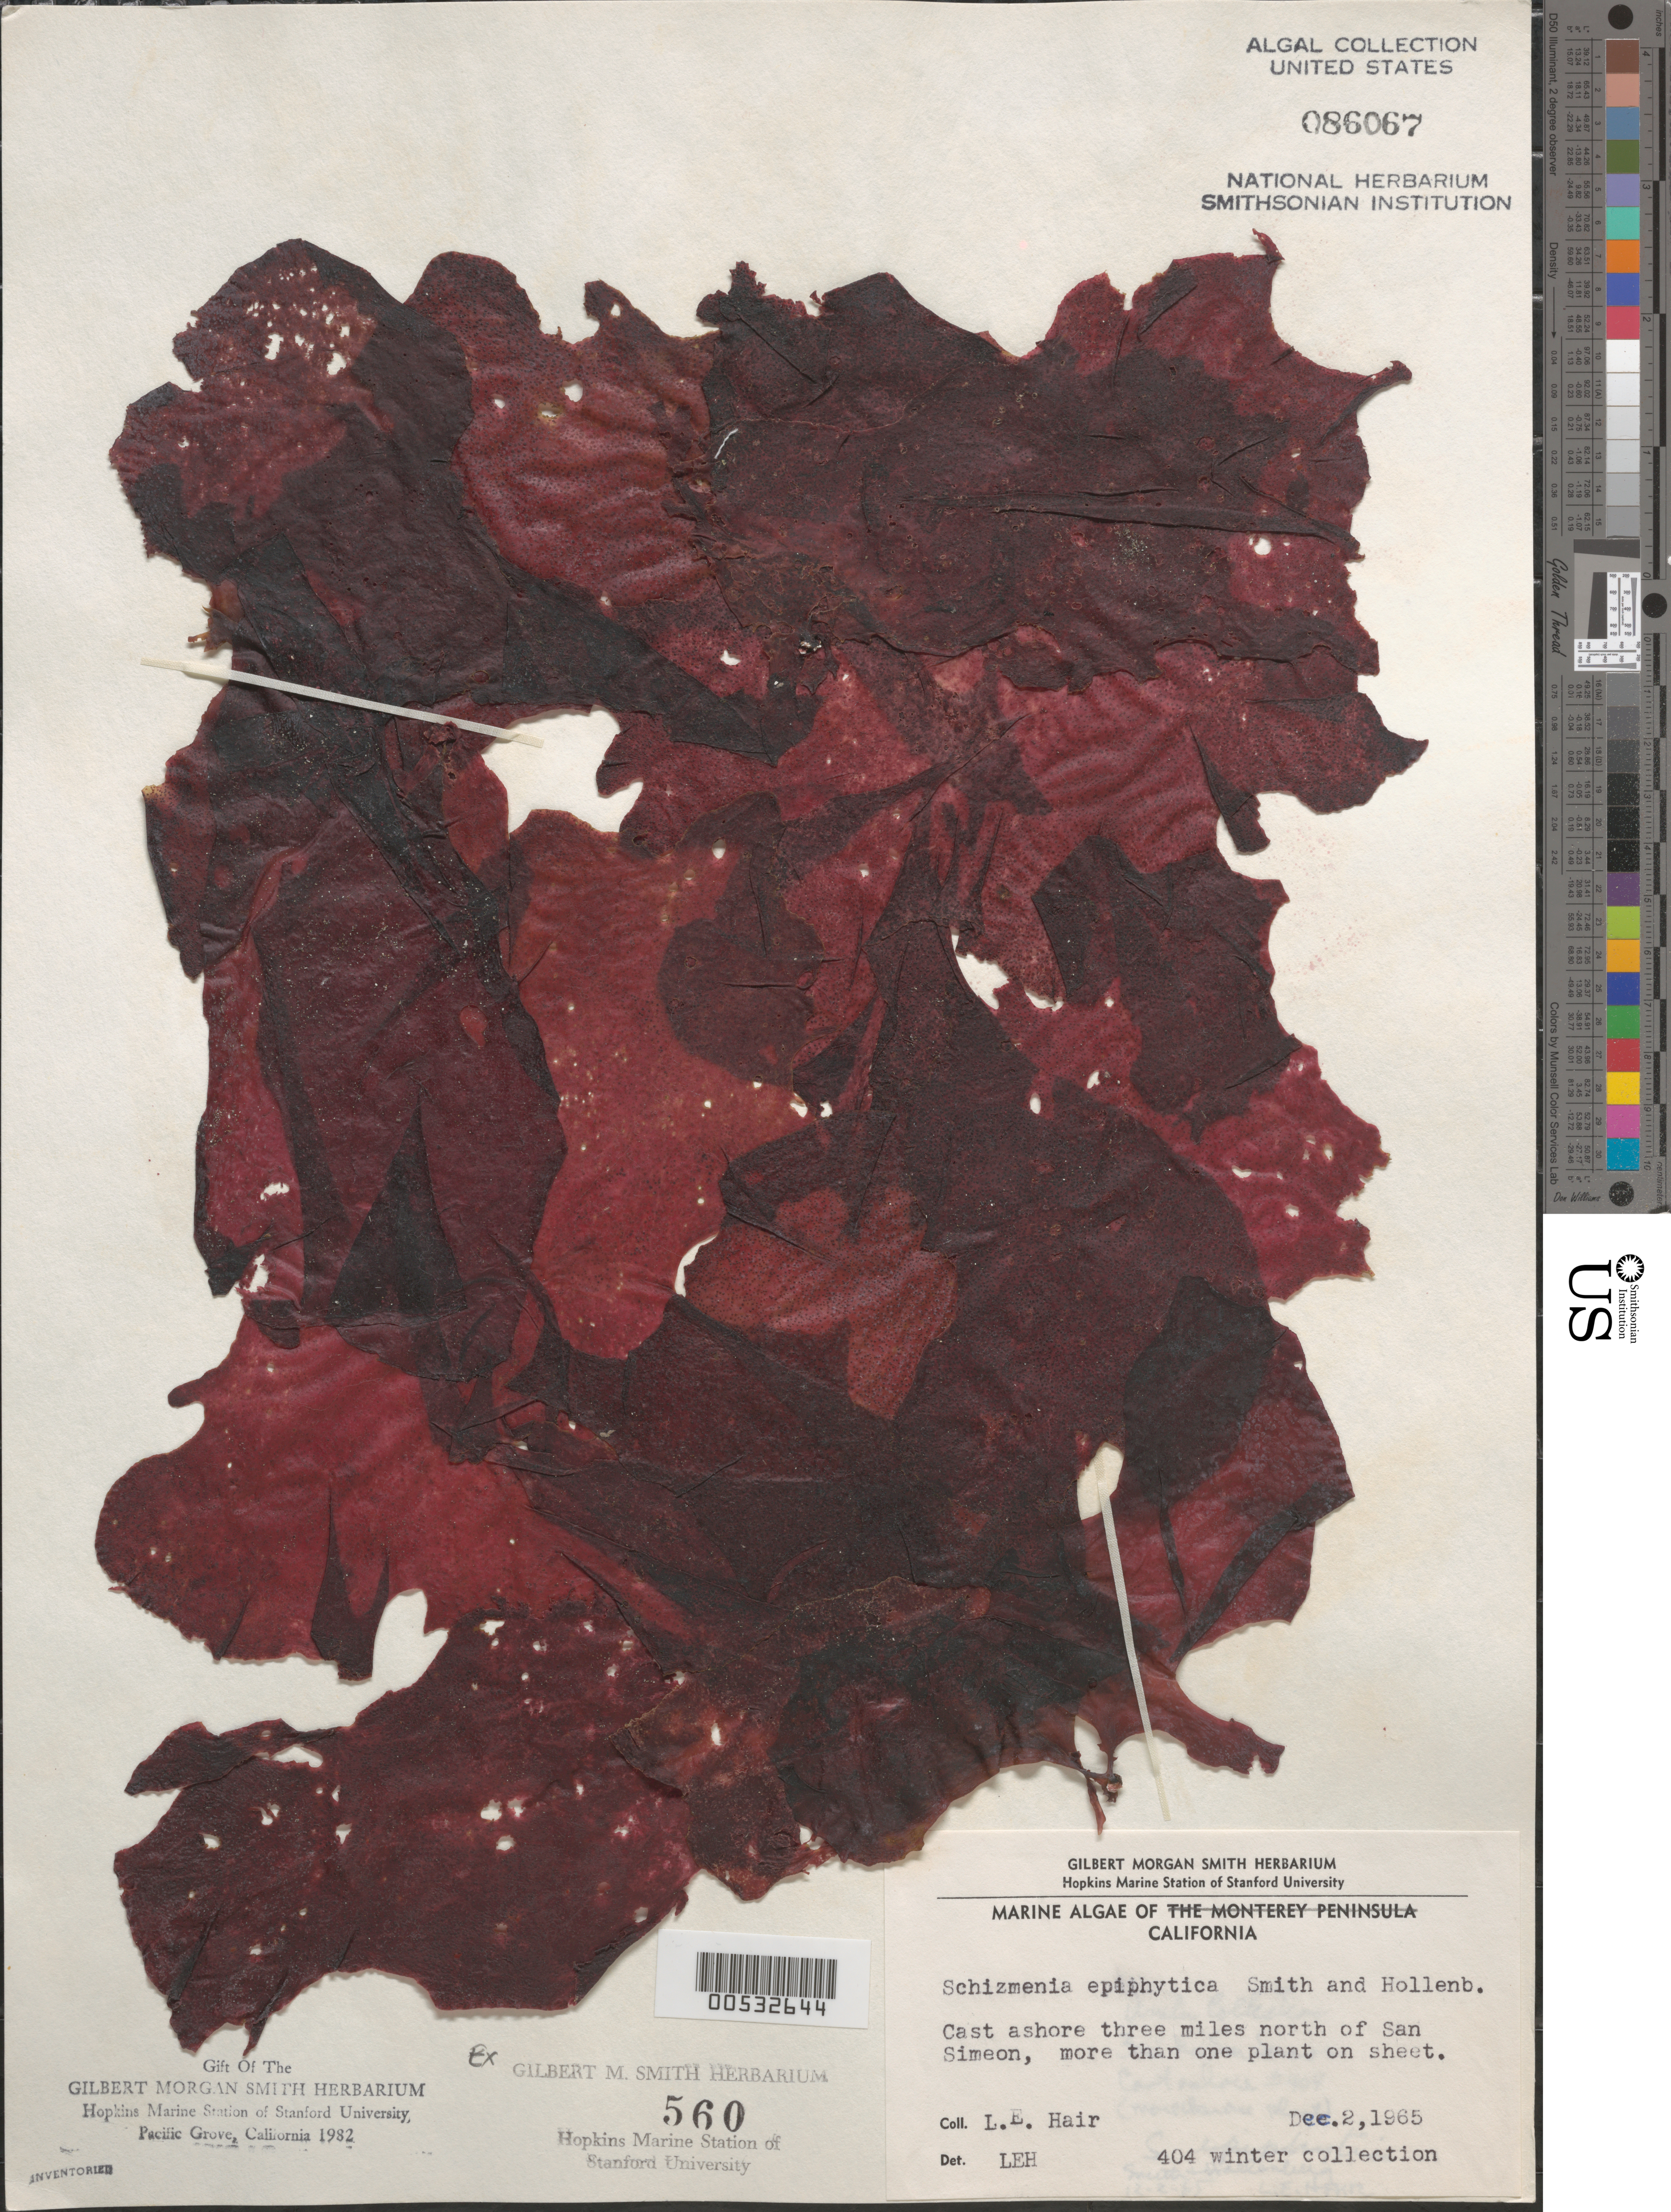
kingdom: Plantae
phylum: Rhodophyta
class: Florideophyceae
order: Gigartinales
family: Furcellariaceae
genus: Peyssonneliopsis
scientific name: Peyssonneliopsis epiphytica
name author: Setch. & G.W. Lawson in Setch.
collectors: L. Hair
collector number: LEH 404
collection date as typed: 02 Dec 1965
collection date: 1965-12-02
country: United States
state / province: California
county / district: San Luis Obispo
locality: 3 miles north of San Simeon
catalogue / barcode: US 86067